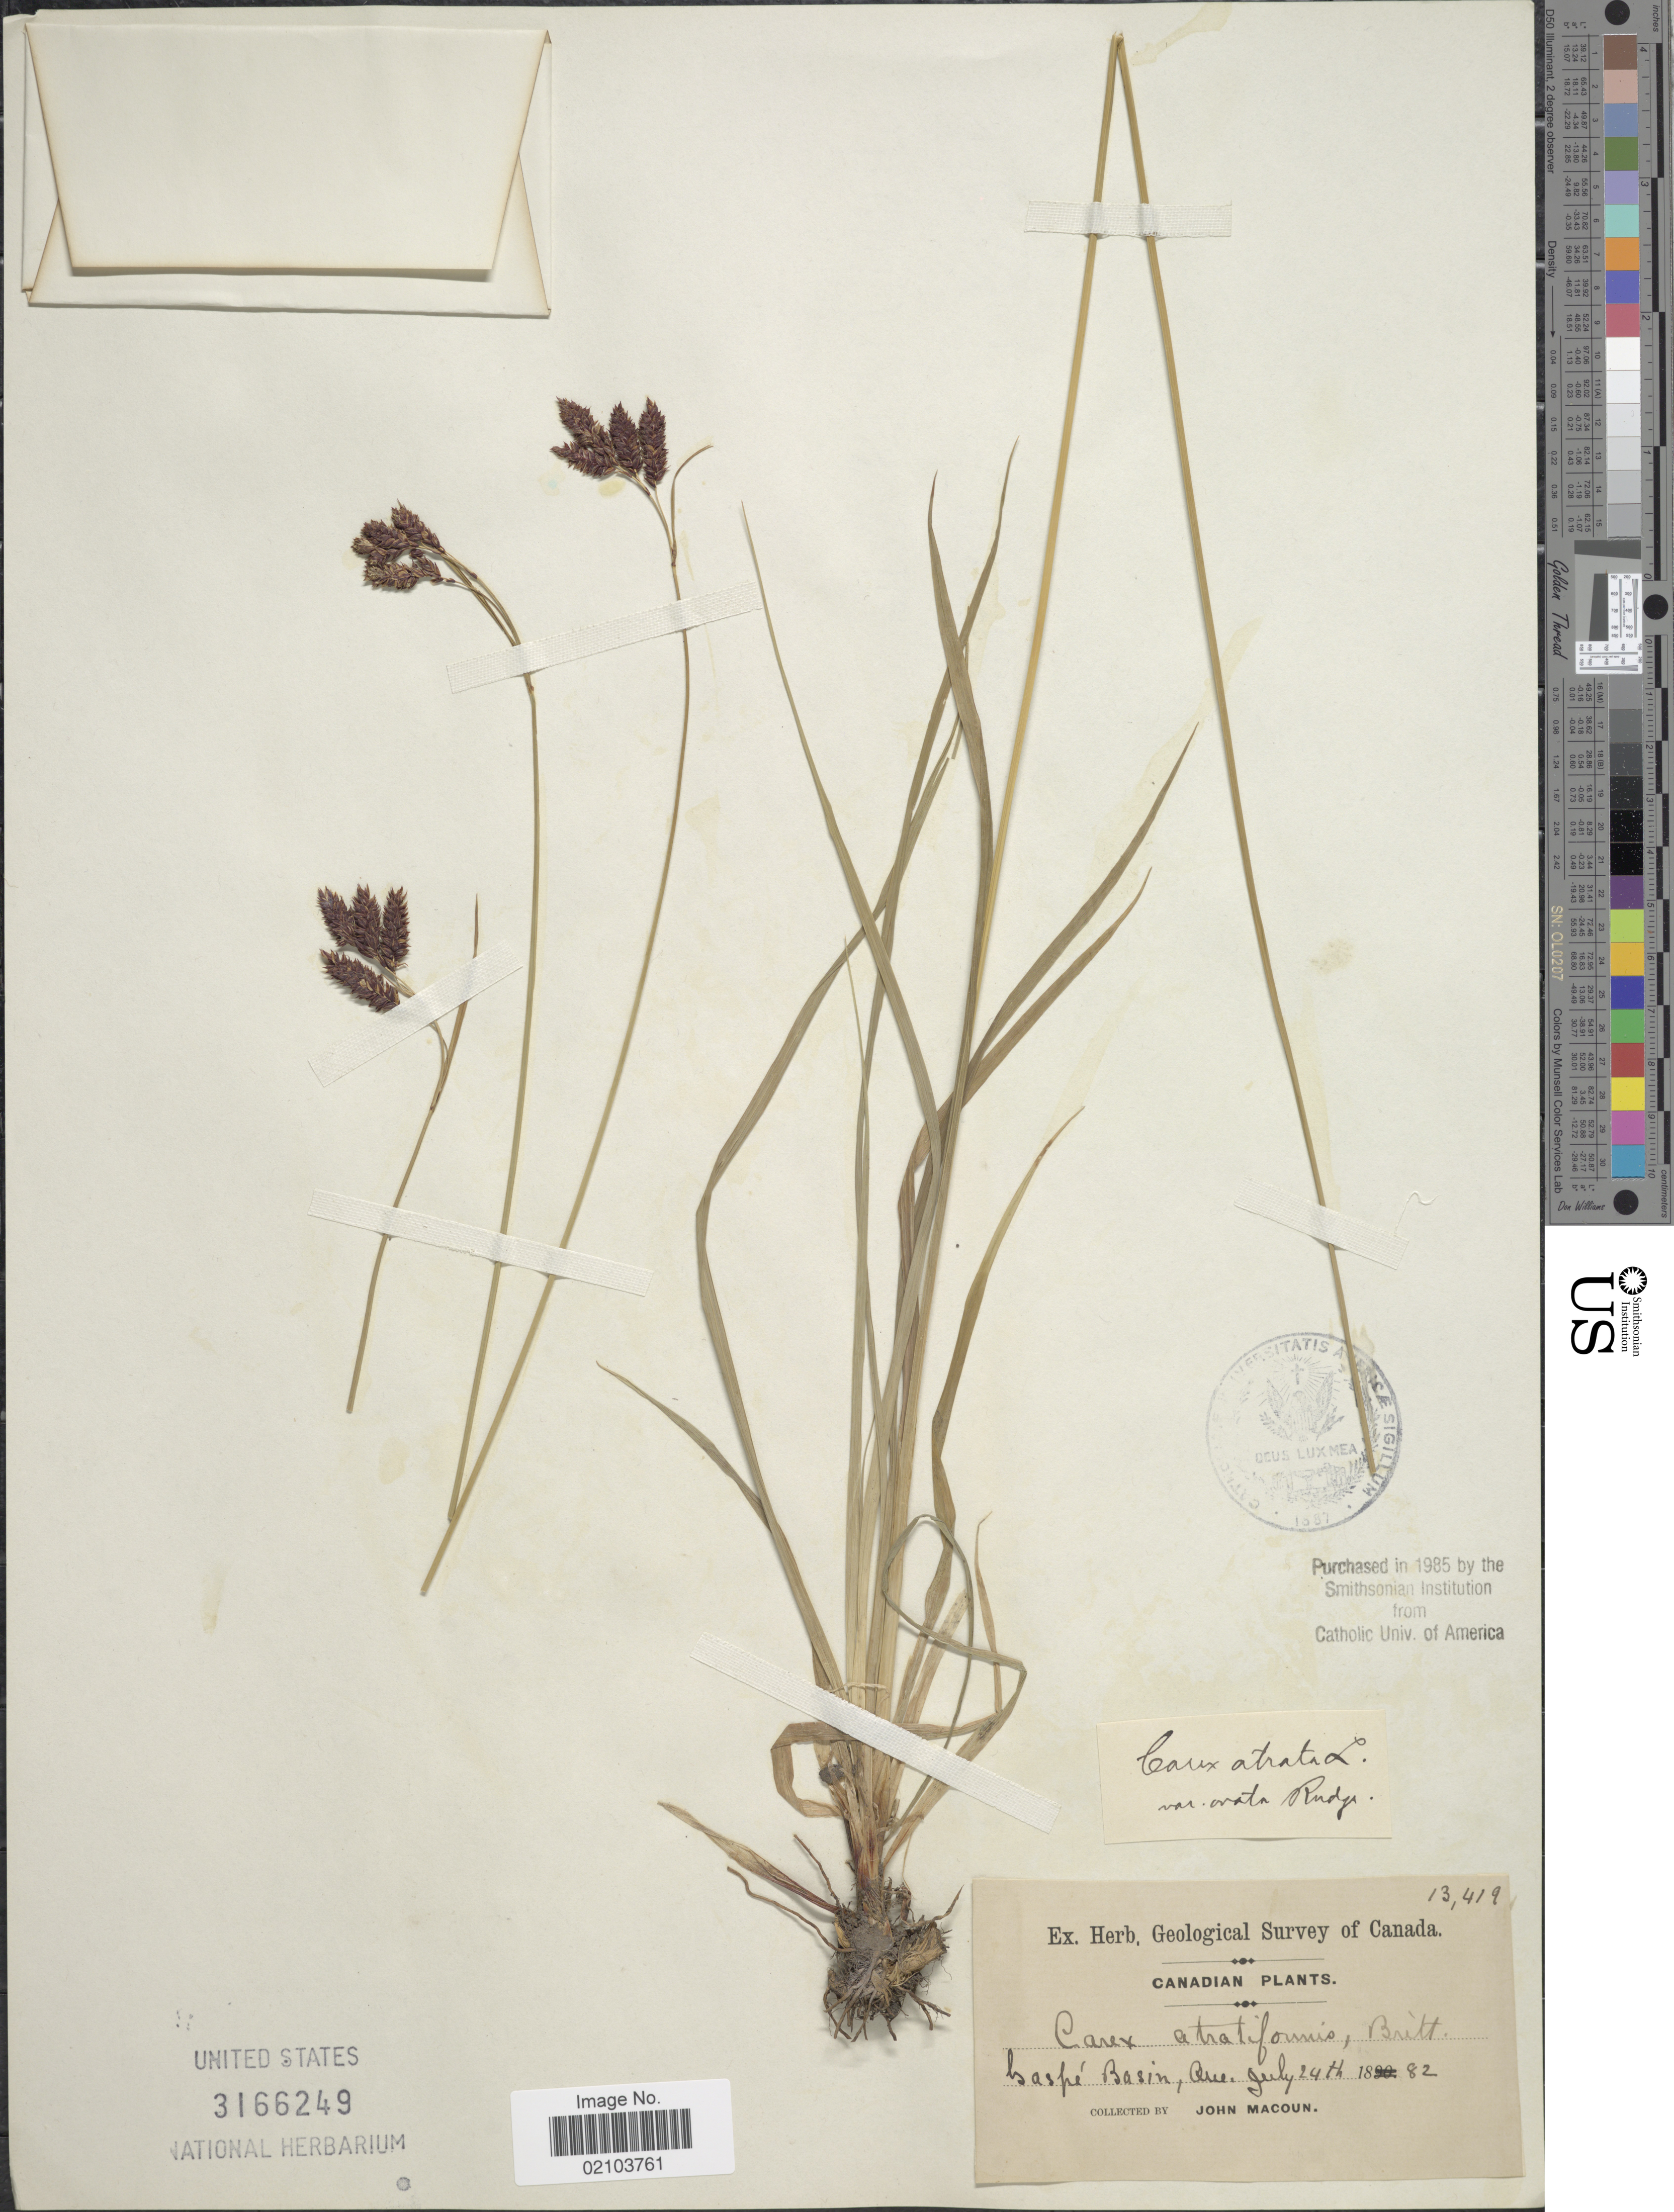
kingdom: Plantae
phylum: Tracheophyta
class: Liliopsida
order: Poales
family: Cyperaceae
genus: Carex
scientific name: Carex atrata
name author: L.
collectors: J. Macoun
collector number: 13419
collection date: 1882-07-24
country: Canada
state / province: Quebec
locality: Baspé Basin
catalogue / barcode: US 3166249